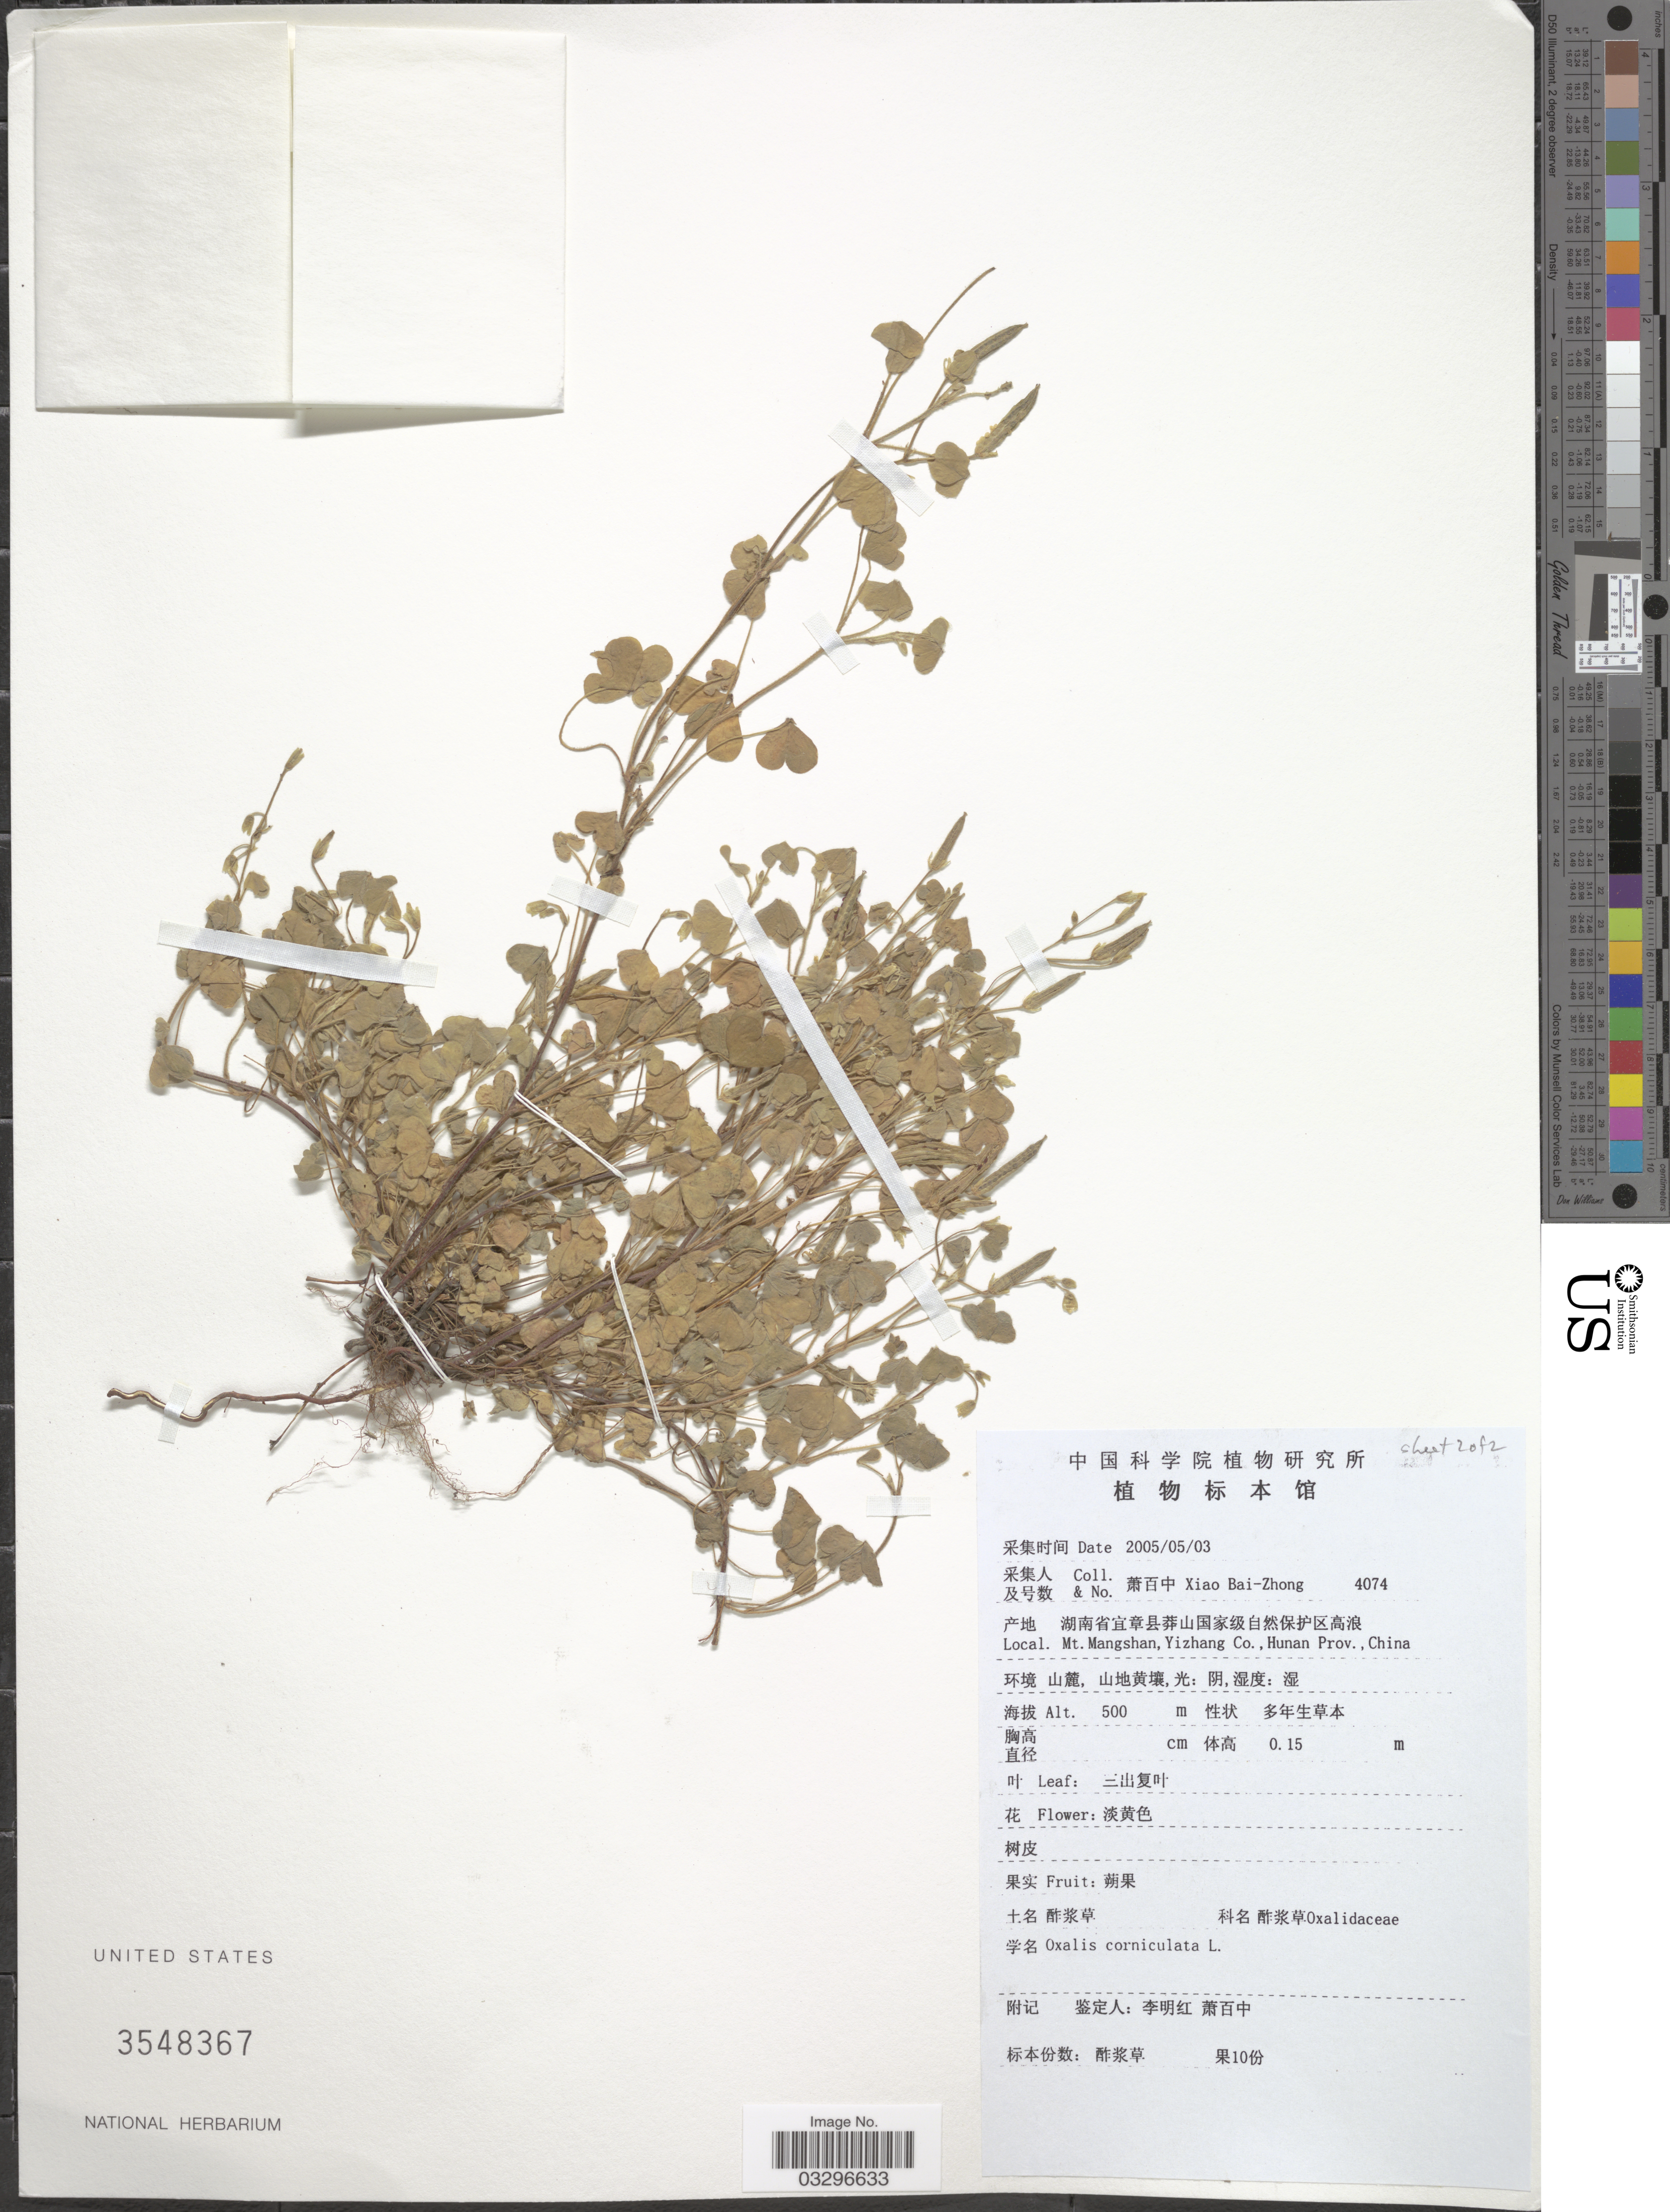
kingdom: Plantae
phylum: Tracheophyta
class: Magnoliopsida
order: Oxalidales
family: Oxalidaceae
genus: Oxalis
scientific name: Oxalis corniculata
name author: L.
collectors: B. Z. Xiao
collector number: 4074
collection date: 2005-05-03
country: China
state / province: Hunan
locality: Mt. Mangshan, Yizhang Co., Hunan Prov.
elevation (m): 500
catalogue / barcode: US 3548367